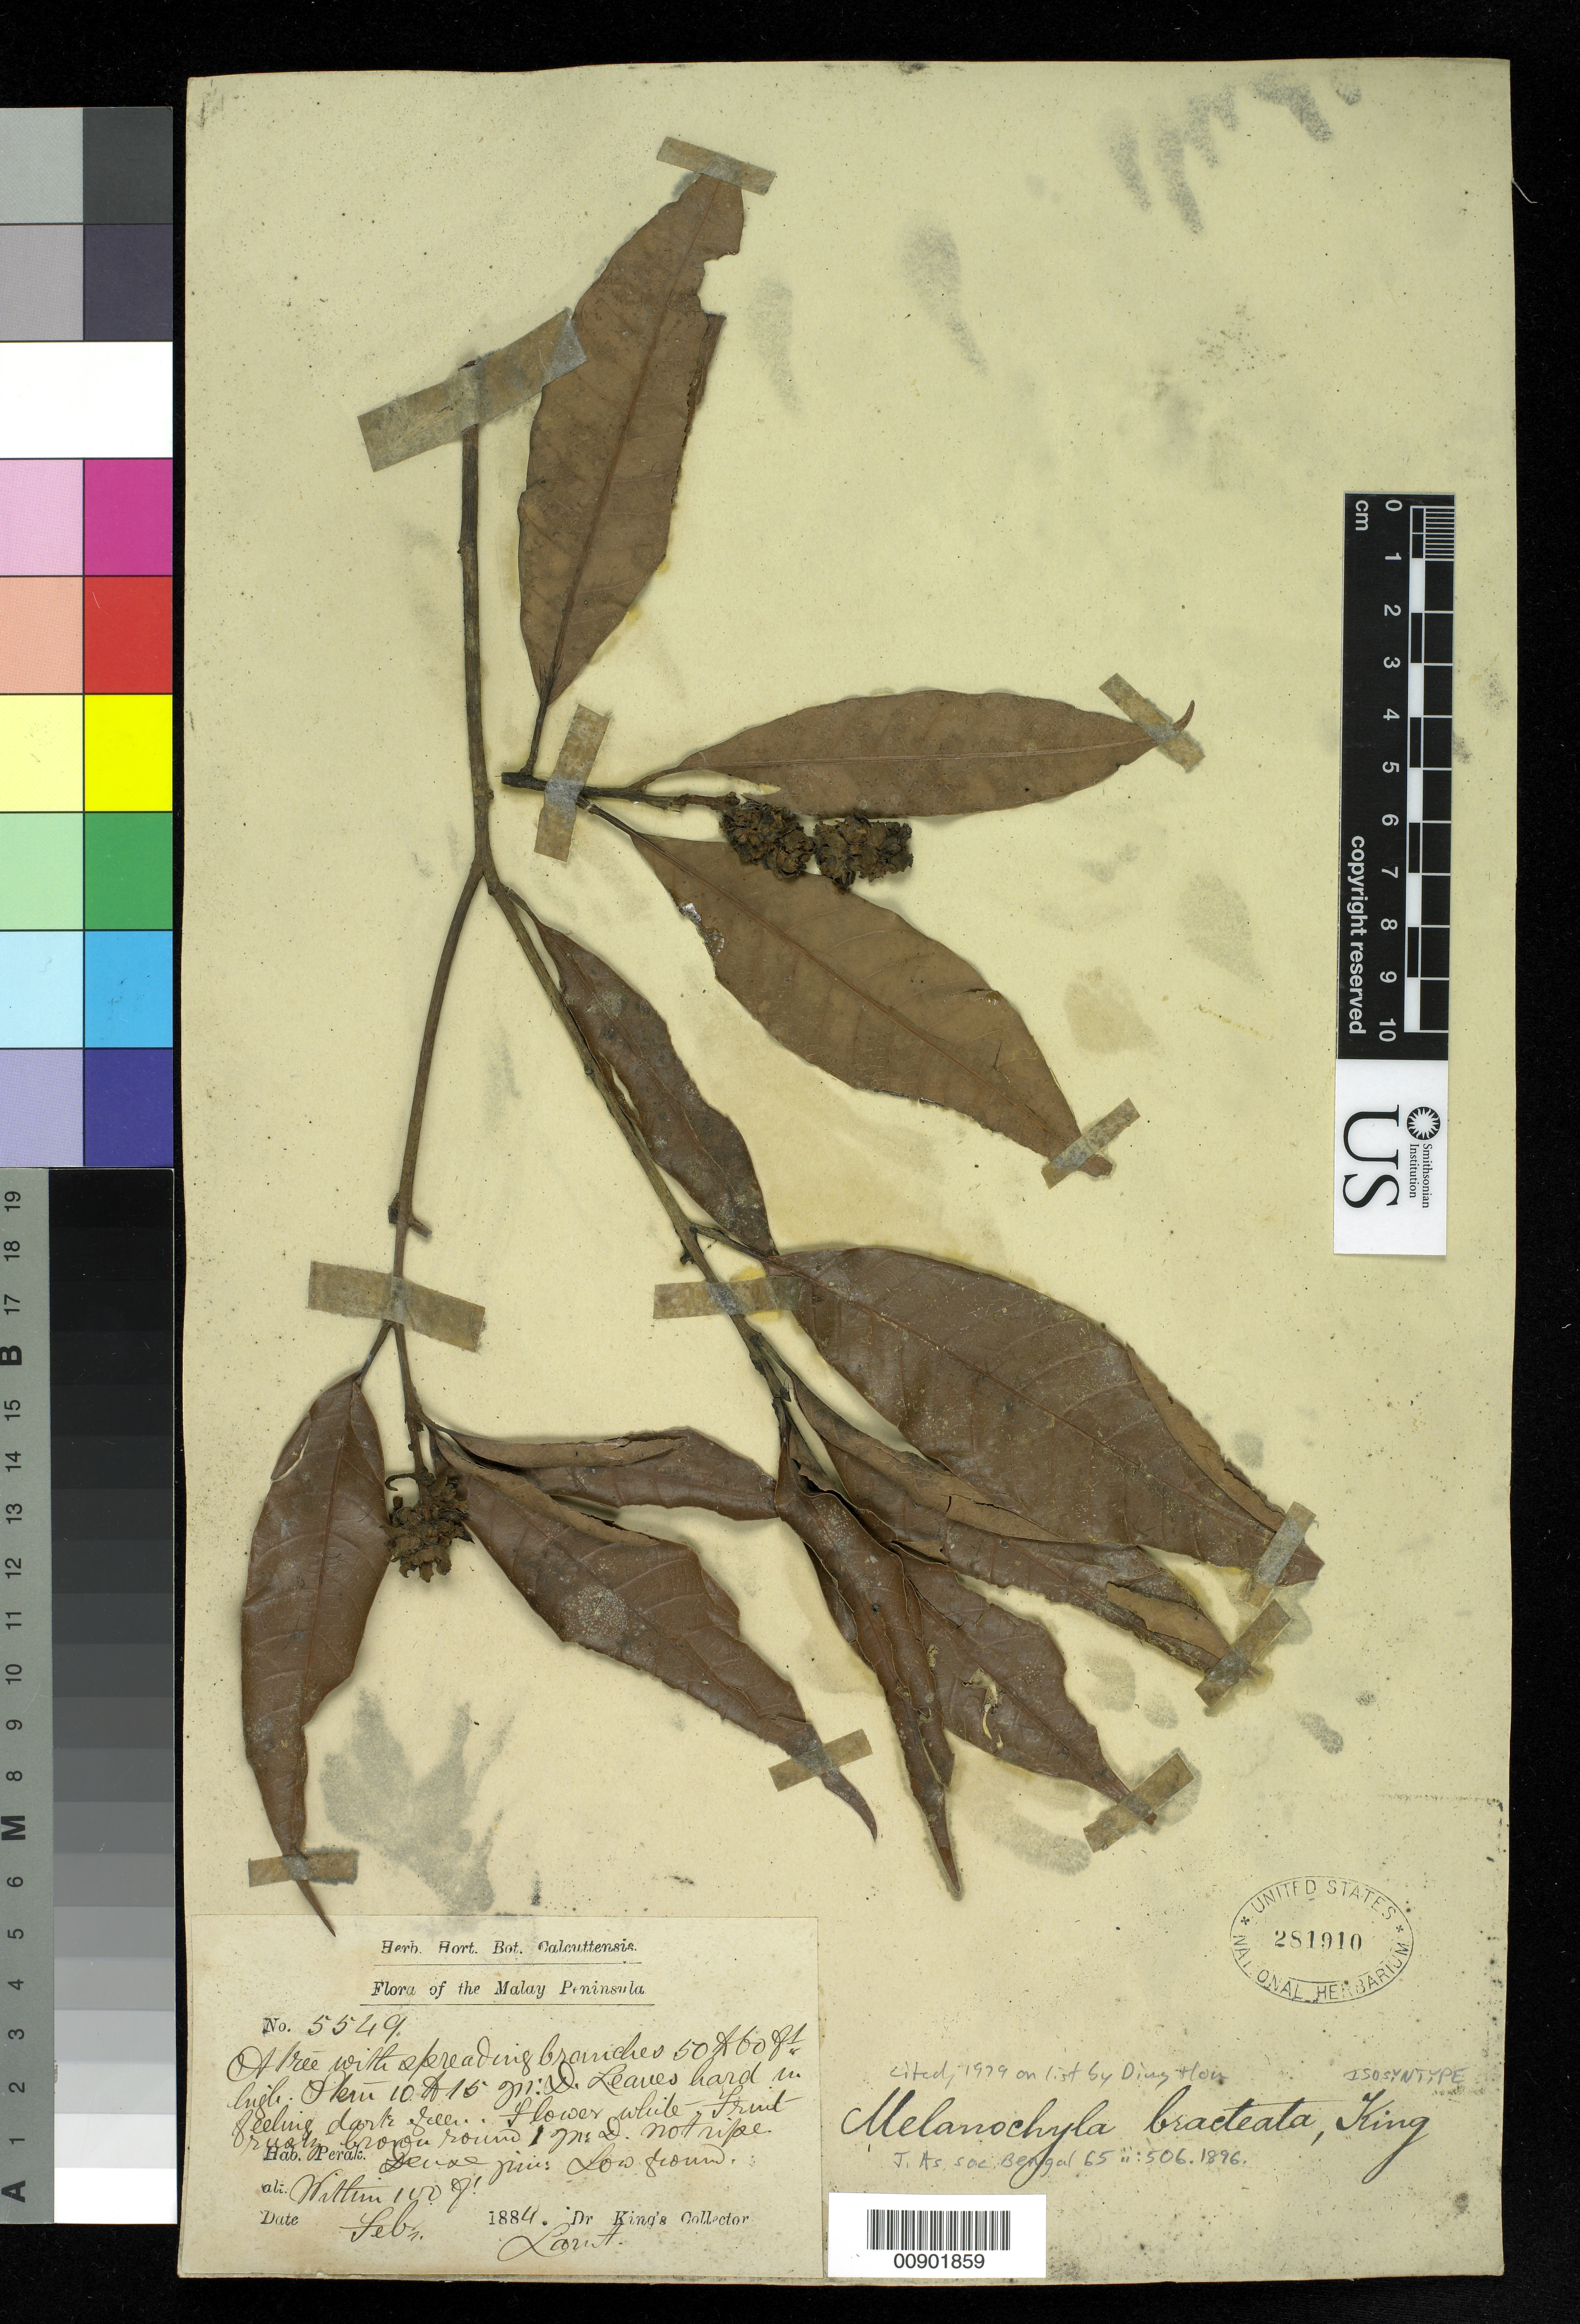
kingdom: Plantae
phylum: Tracheophyta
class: Magnoliopsida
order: Sapindales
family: Anacardiaceae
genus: Melanochyla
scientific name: Melanochyla bracteata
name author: King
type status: Isosyntype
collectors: Dr. King's collector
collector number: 5549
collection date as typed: Feb 1884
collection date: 1884-02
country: Malaysia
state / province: Perak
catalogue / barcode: US 281910